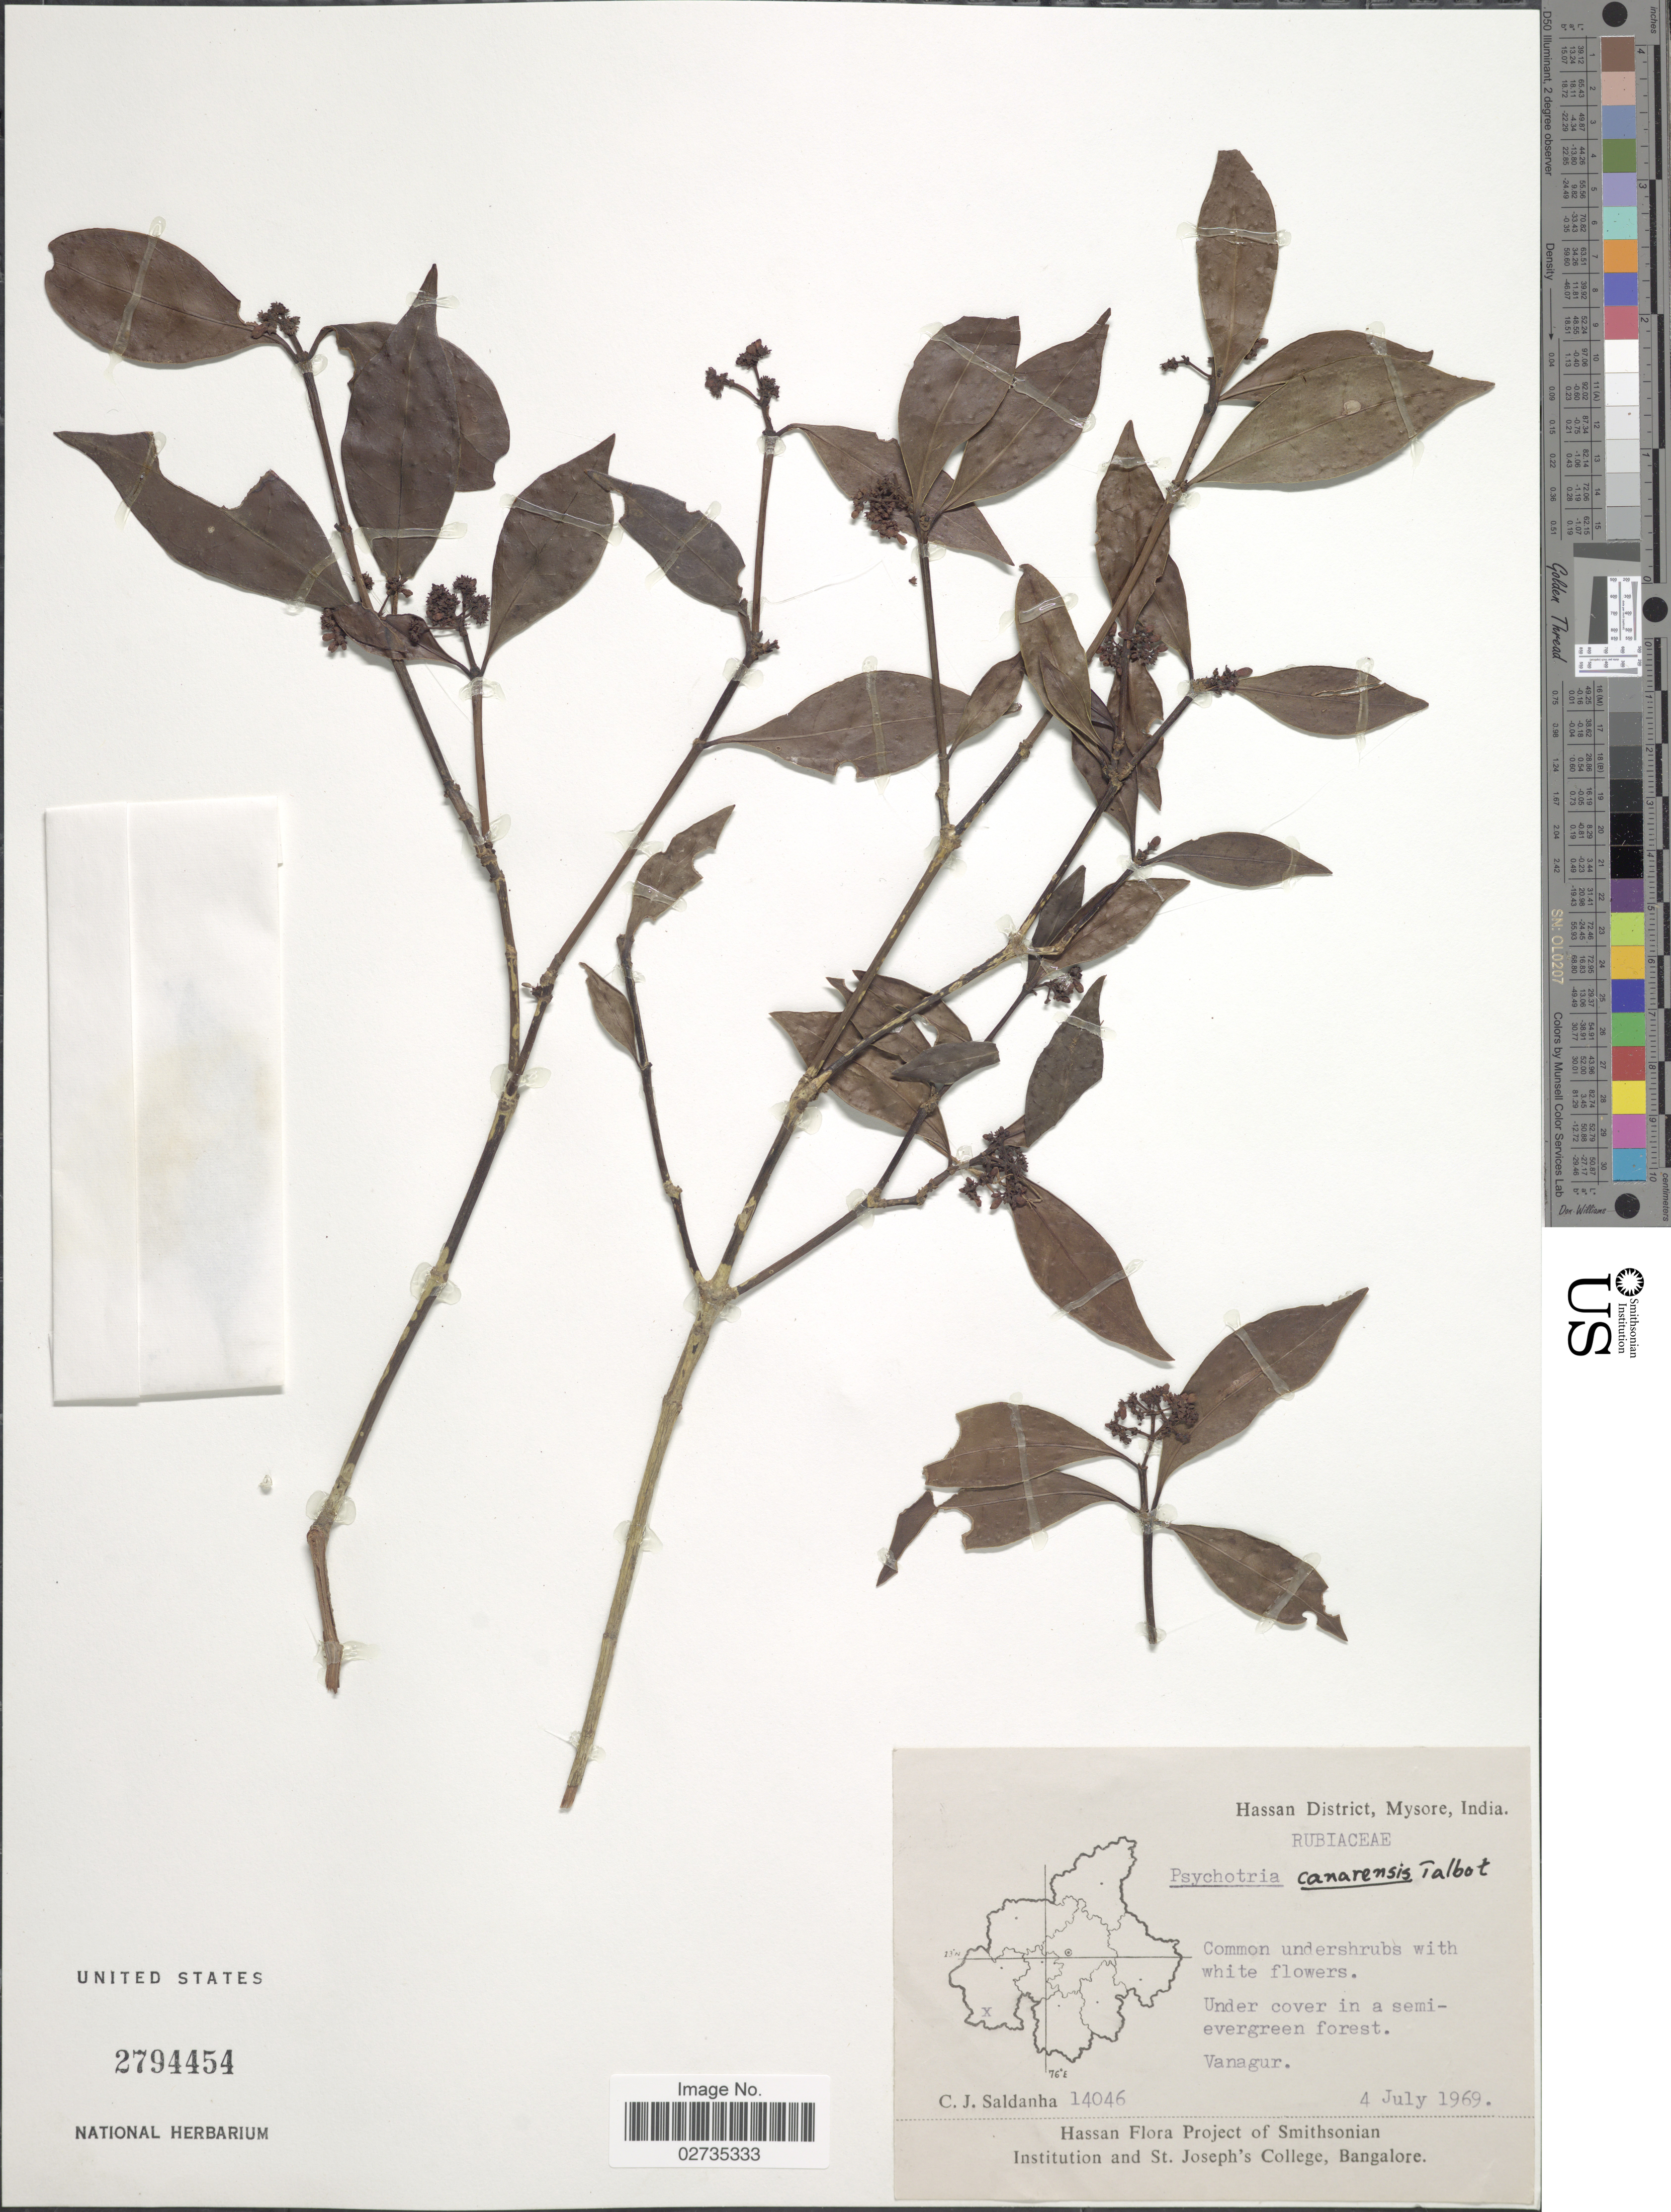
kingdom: Plantae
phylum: Tracheophyta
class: Magnoliopsida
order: Gentianales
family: Rubiaceae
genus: Psychotria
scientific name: Psychotria canarensis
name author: Talbot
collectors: C. J. Saldanha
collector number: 14046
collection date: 1969-04-04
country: India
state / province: Karnataka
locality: Hassan District, Mysore, India, Vanagur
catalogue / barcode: US 2794454